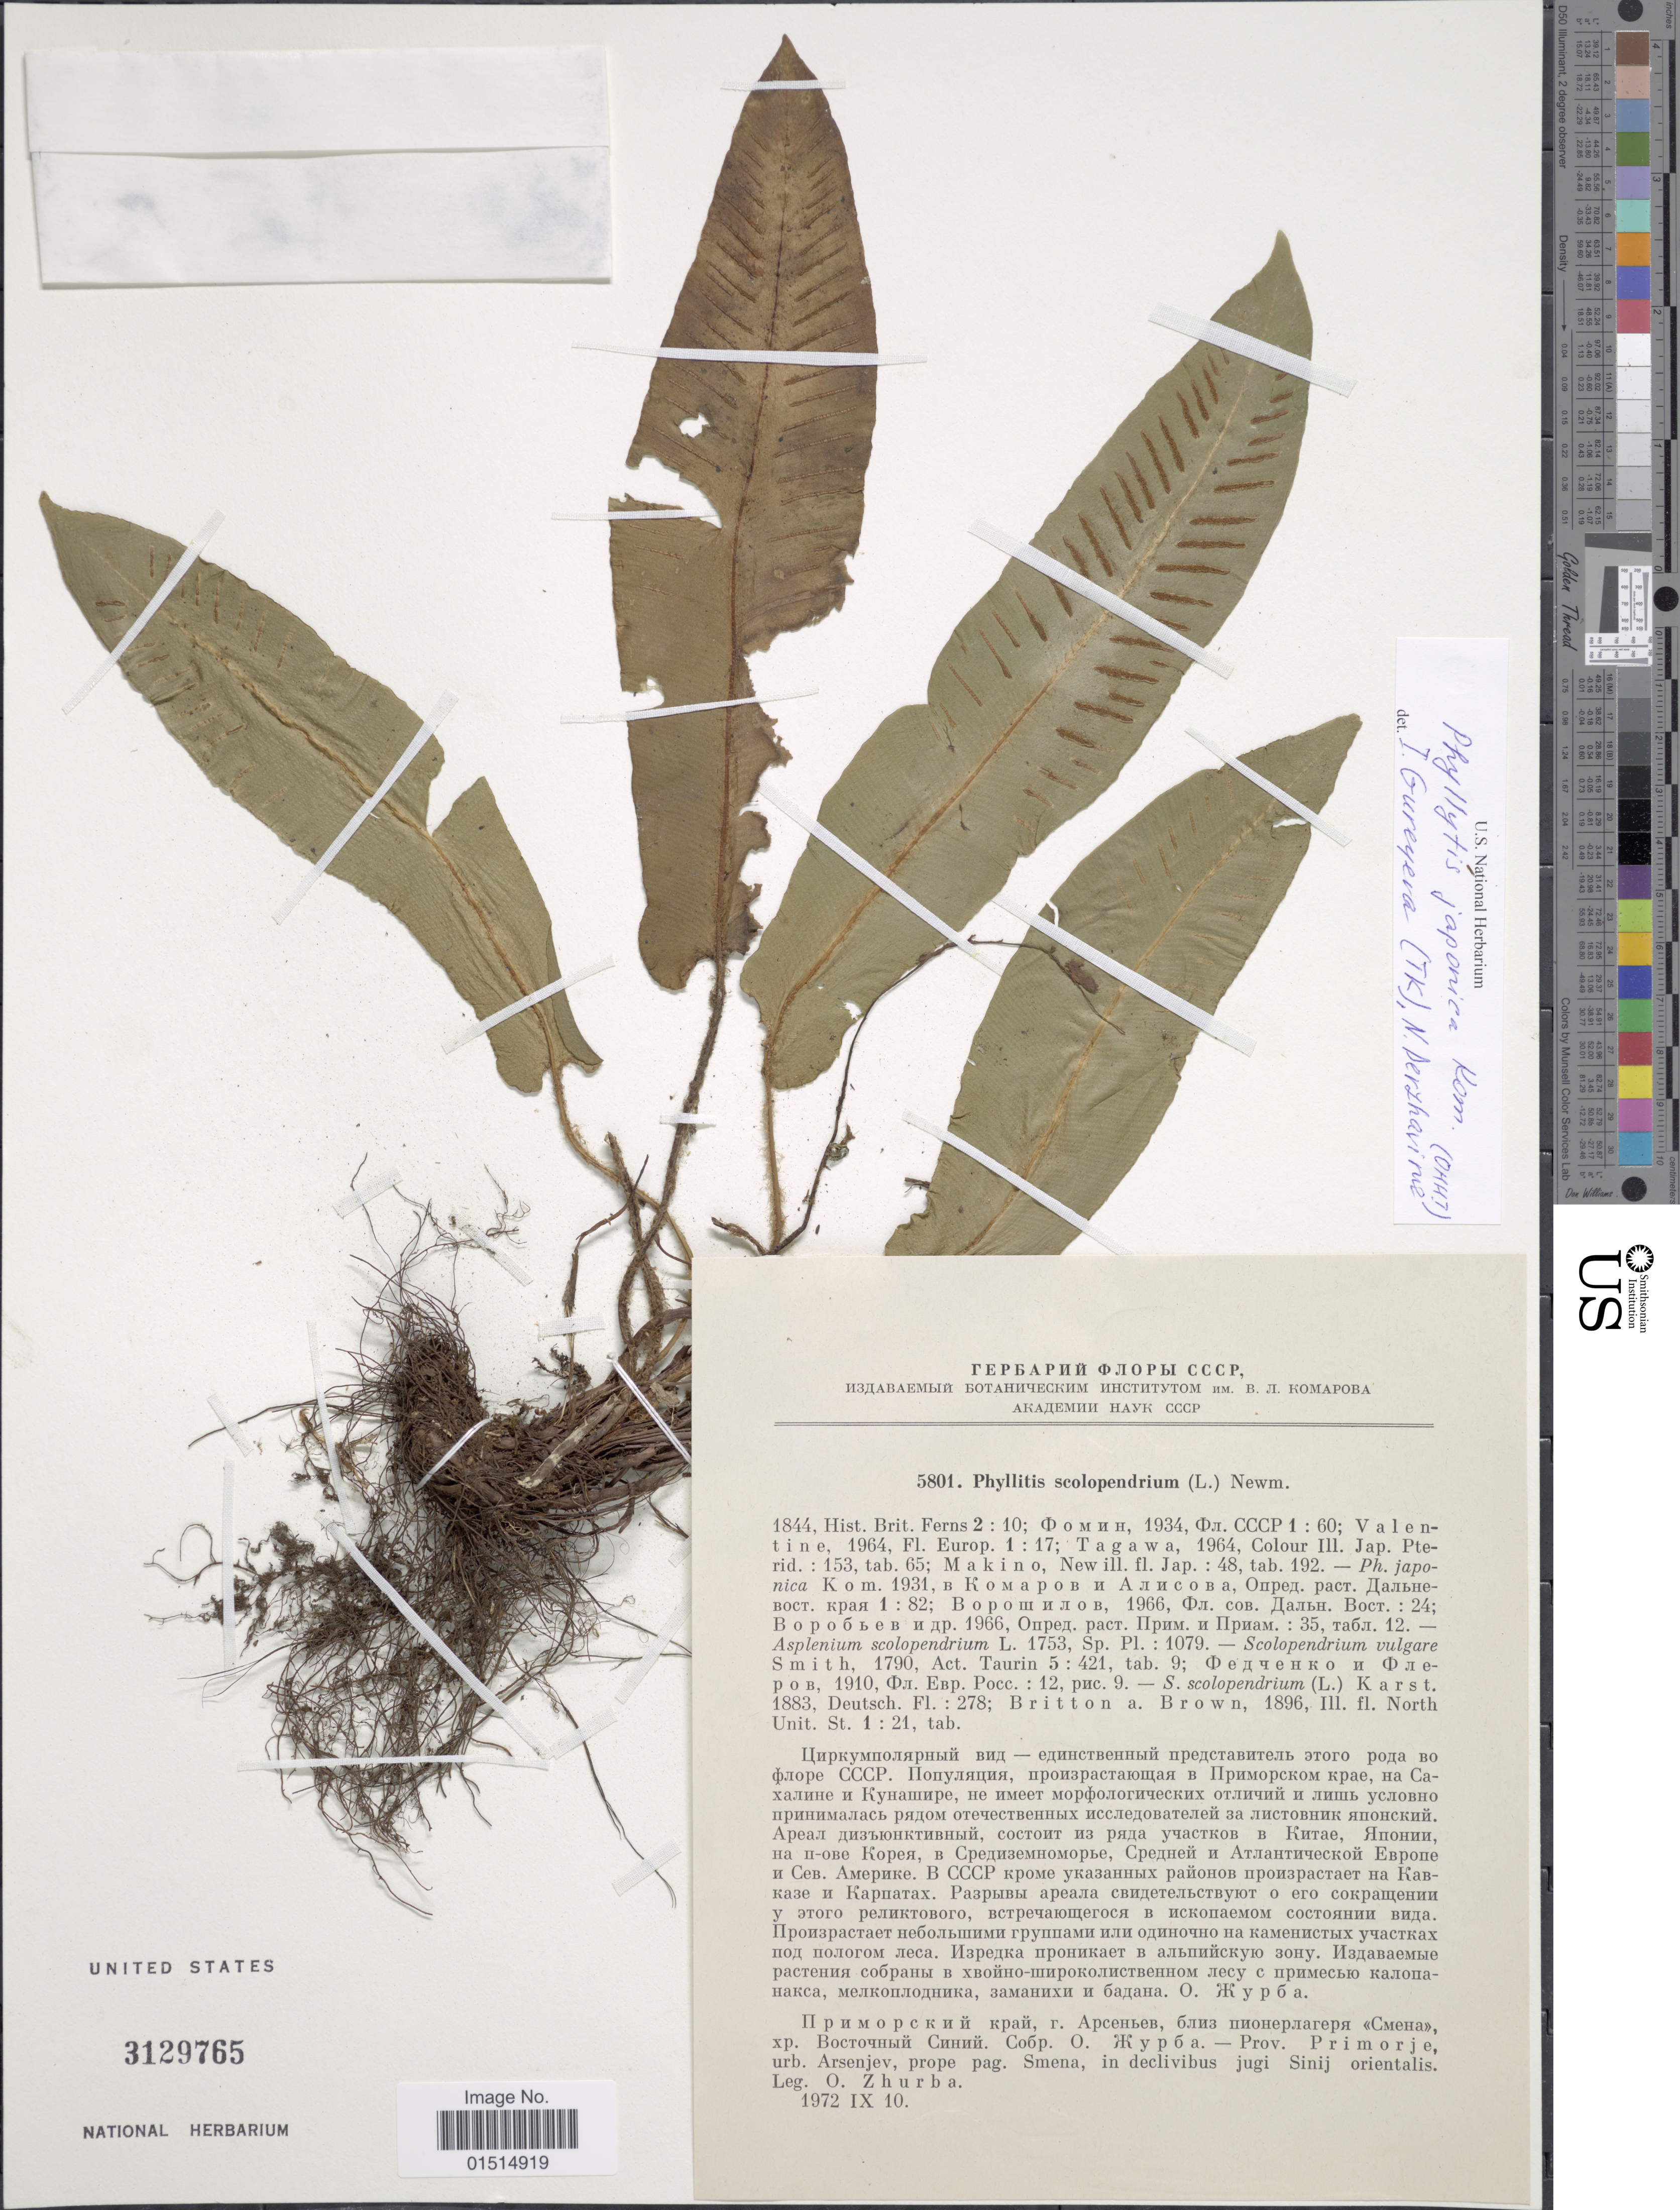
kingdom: Plantae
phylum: Tracheophyta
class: Polypodiopsida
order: Polypodiales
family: Aspleniaceae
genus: Asplenium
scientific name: Asplenium komarovii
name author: Akas.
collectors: O. Zhurba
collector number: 5801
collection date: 1972-09-10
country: Russian Federation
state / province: Primorsky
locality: Prov. Primorje, urb. Arsenjev, prope pag. Smena, in declivibus jugi Sinij orientalis.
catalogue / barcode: US 3129765